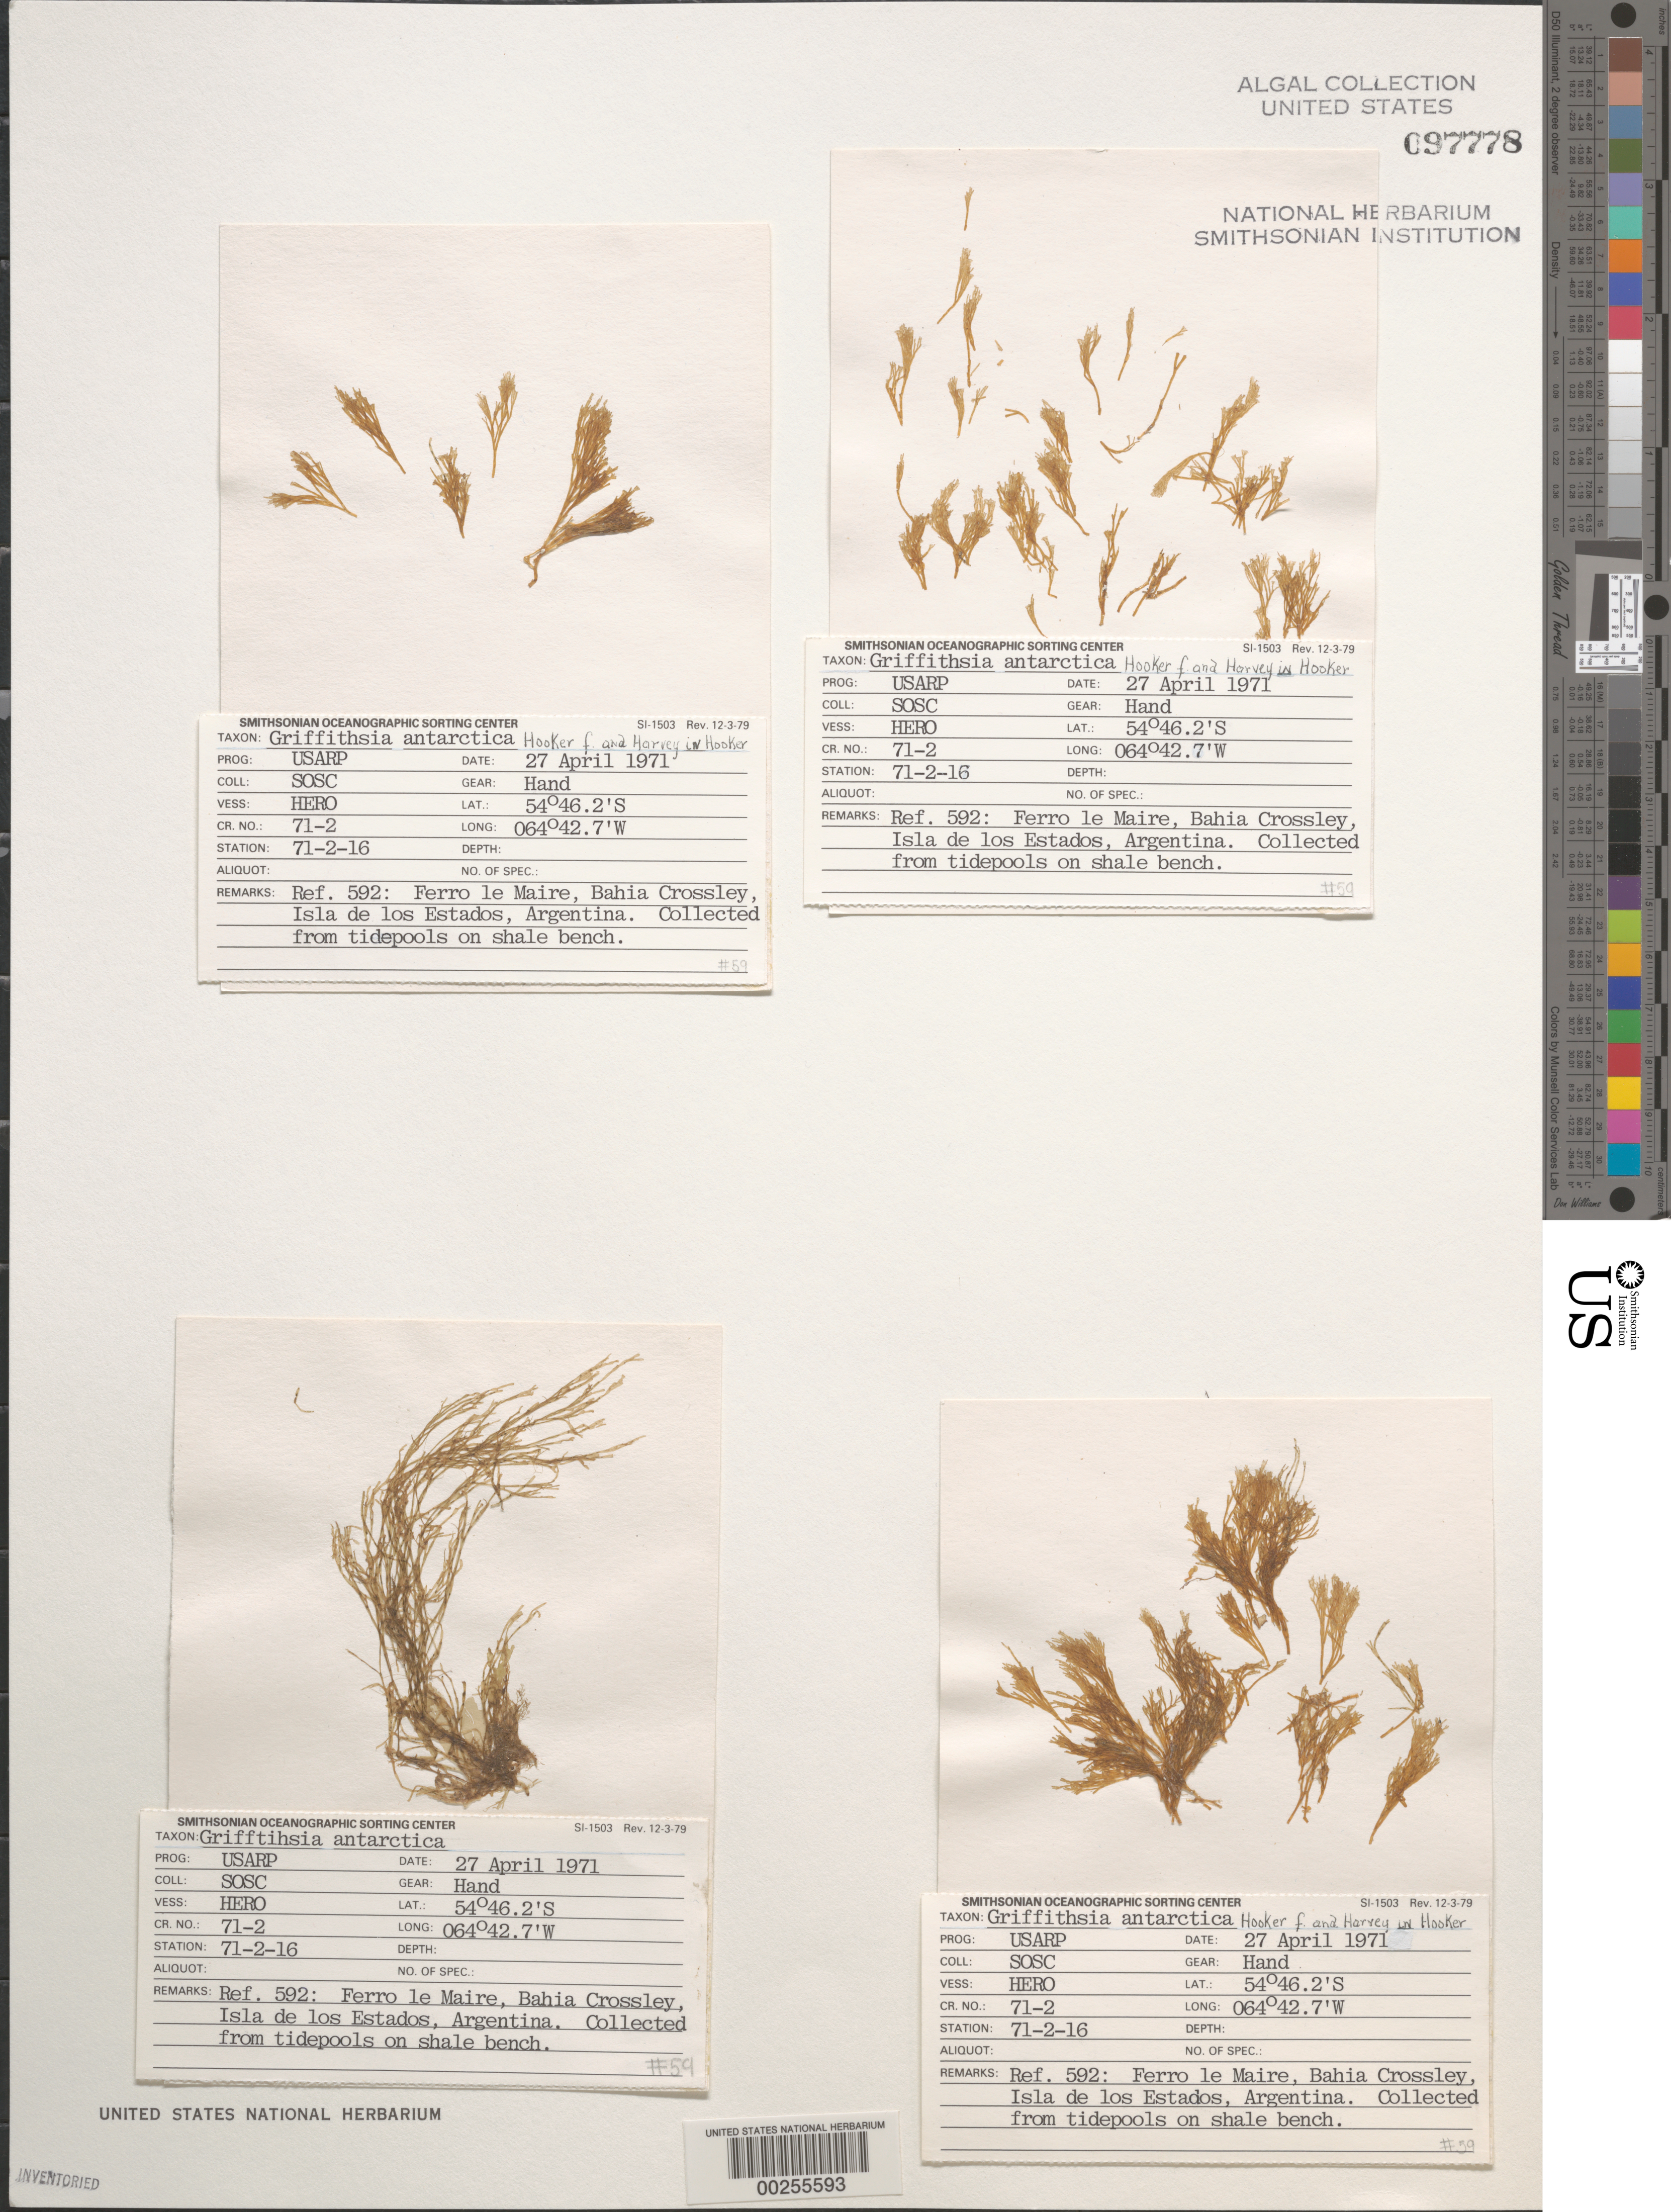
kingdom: Plantae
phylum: Rhodophyta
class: Florideophyceae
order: Ceramiales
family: Wrangeliaceae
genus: Griffithsia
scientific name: Griffithsia antarctica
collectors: SOSC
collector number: Station 71-2-16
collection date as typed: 27 Apr 1971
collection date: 1971-04-27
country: Argentina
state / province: Tierra del Fuego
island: Isla de los Estados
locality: Ferro le Maire, Bahia Crossley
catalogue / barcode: US 97778